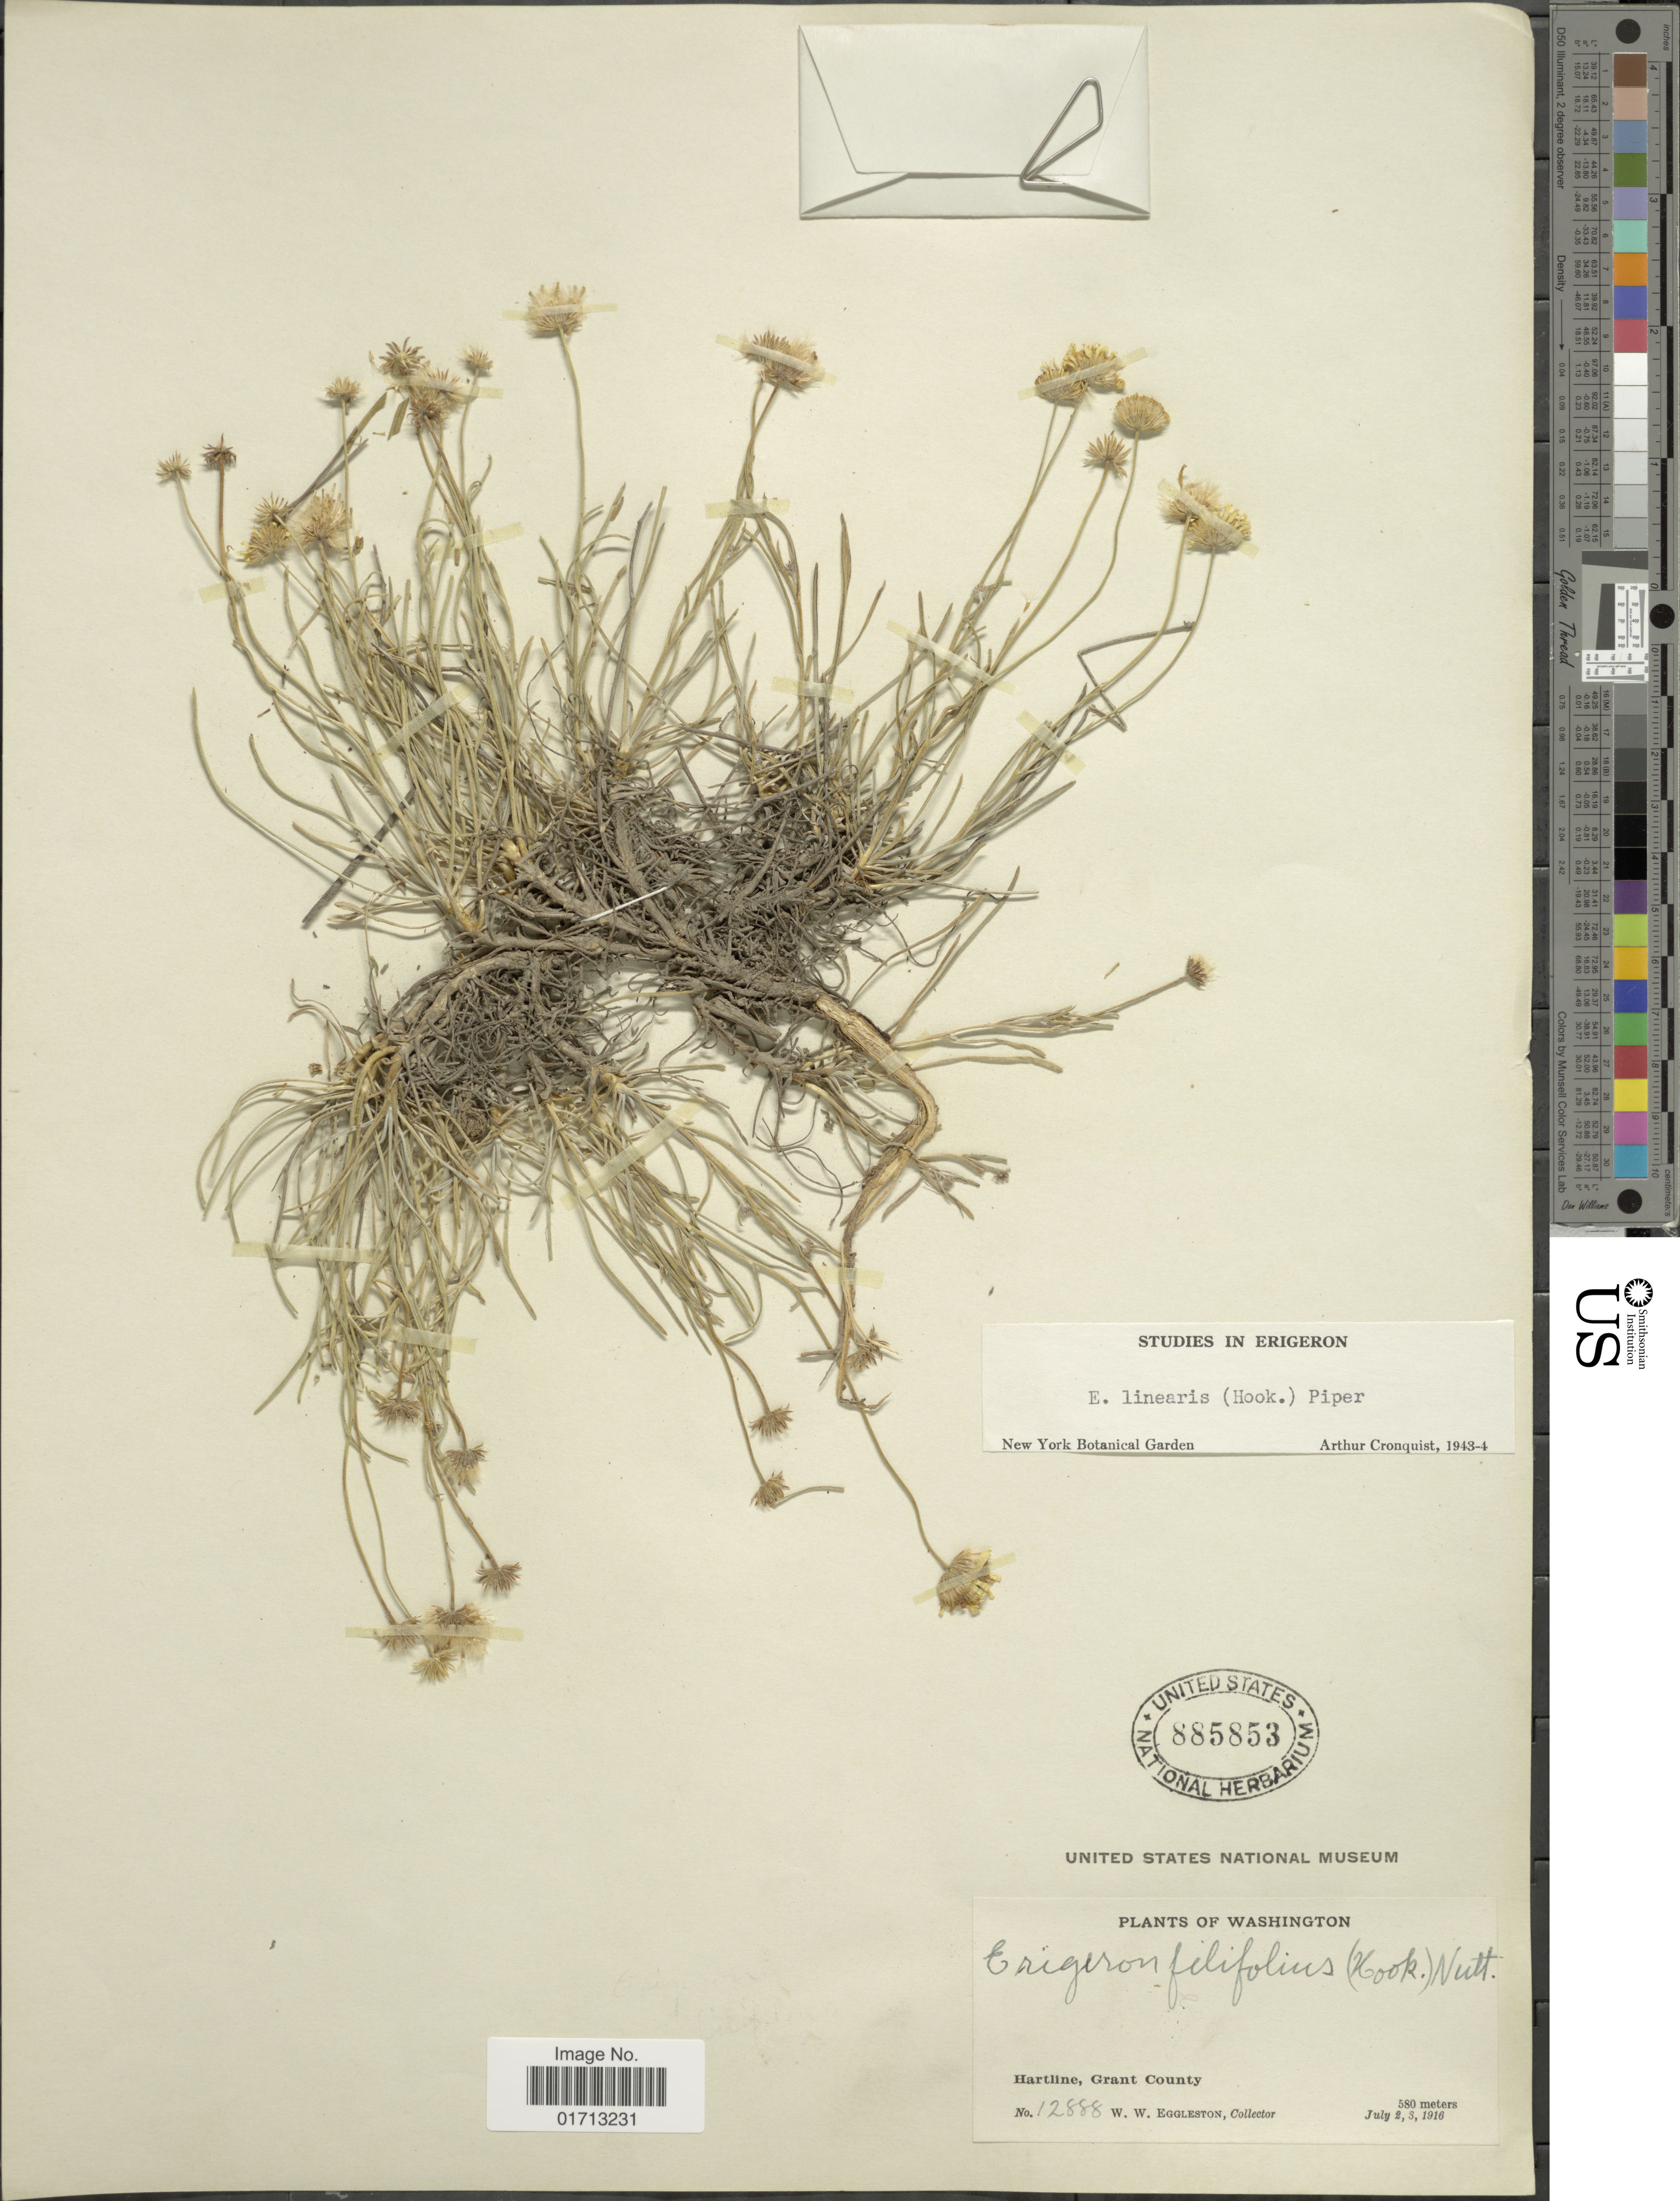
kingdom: Plantae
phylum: Tracheophyta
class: Magnoliopsida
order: Asterales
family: Asteraceae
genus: Erigeron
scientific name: Erigeron linearis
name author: (Hook.) Piper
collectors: W. W. Eggleston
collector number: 12888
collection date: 1916-07-02/1916-07-03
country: United States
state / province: Washington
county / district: Grant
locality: Hartline, Grant County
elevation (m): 580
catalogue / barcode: US 885853